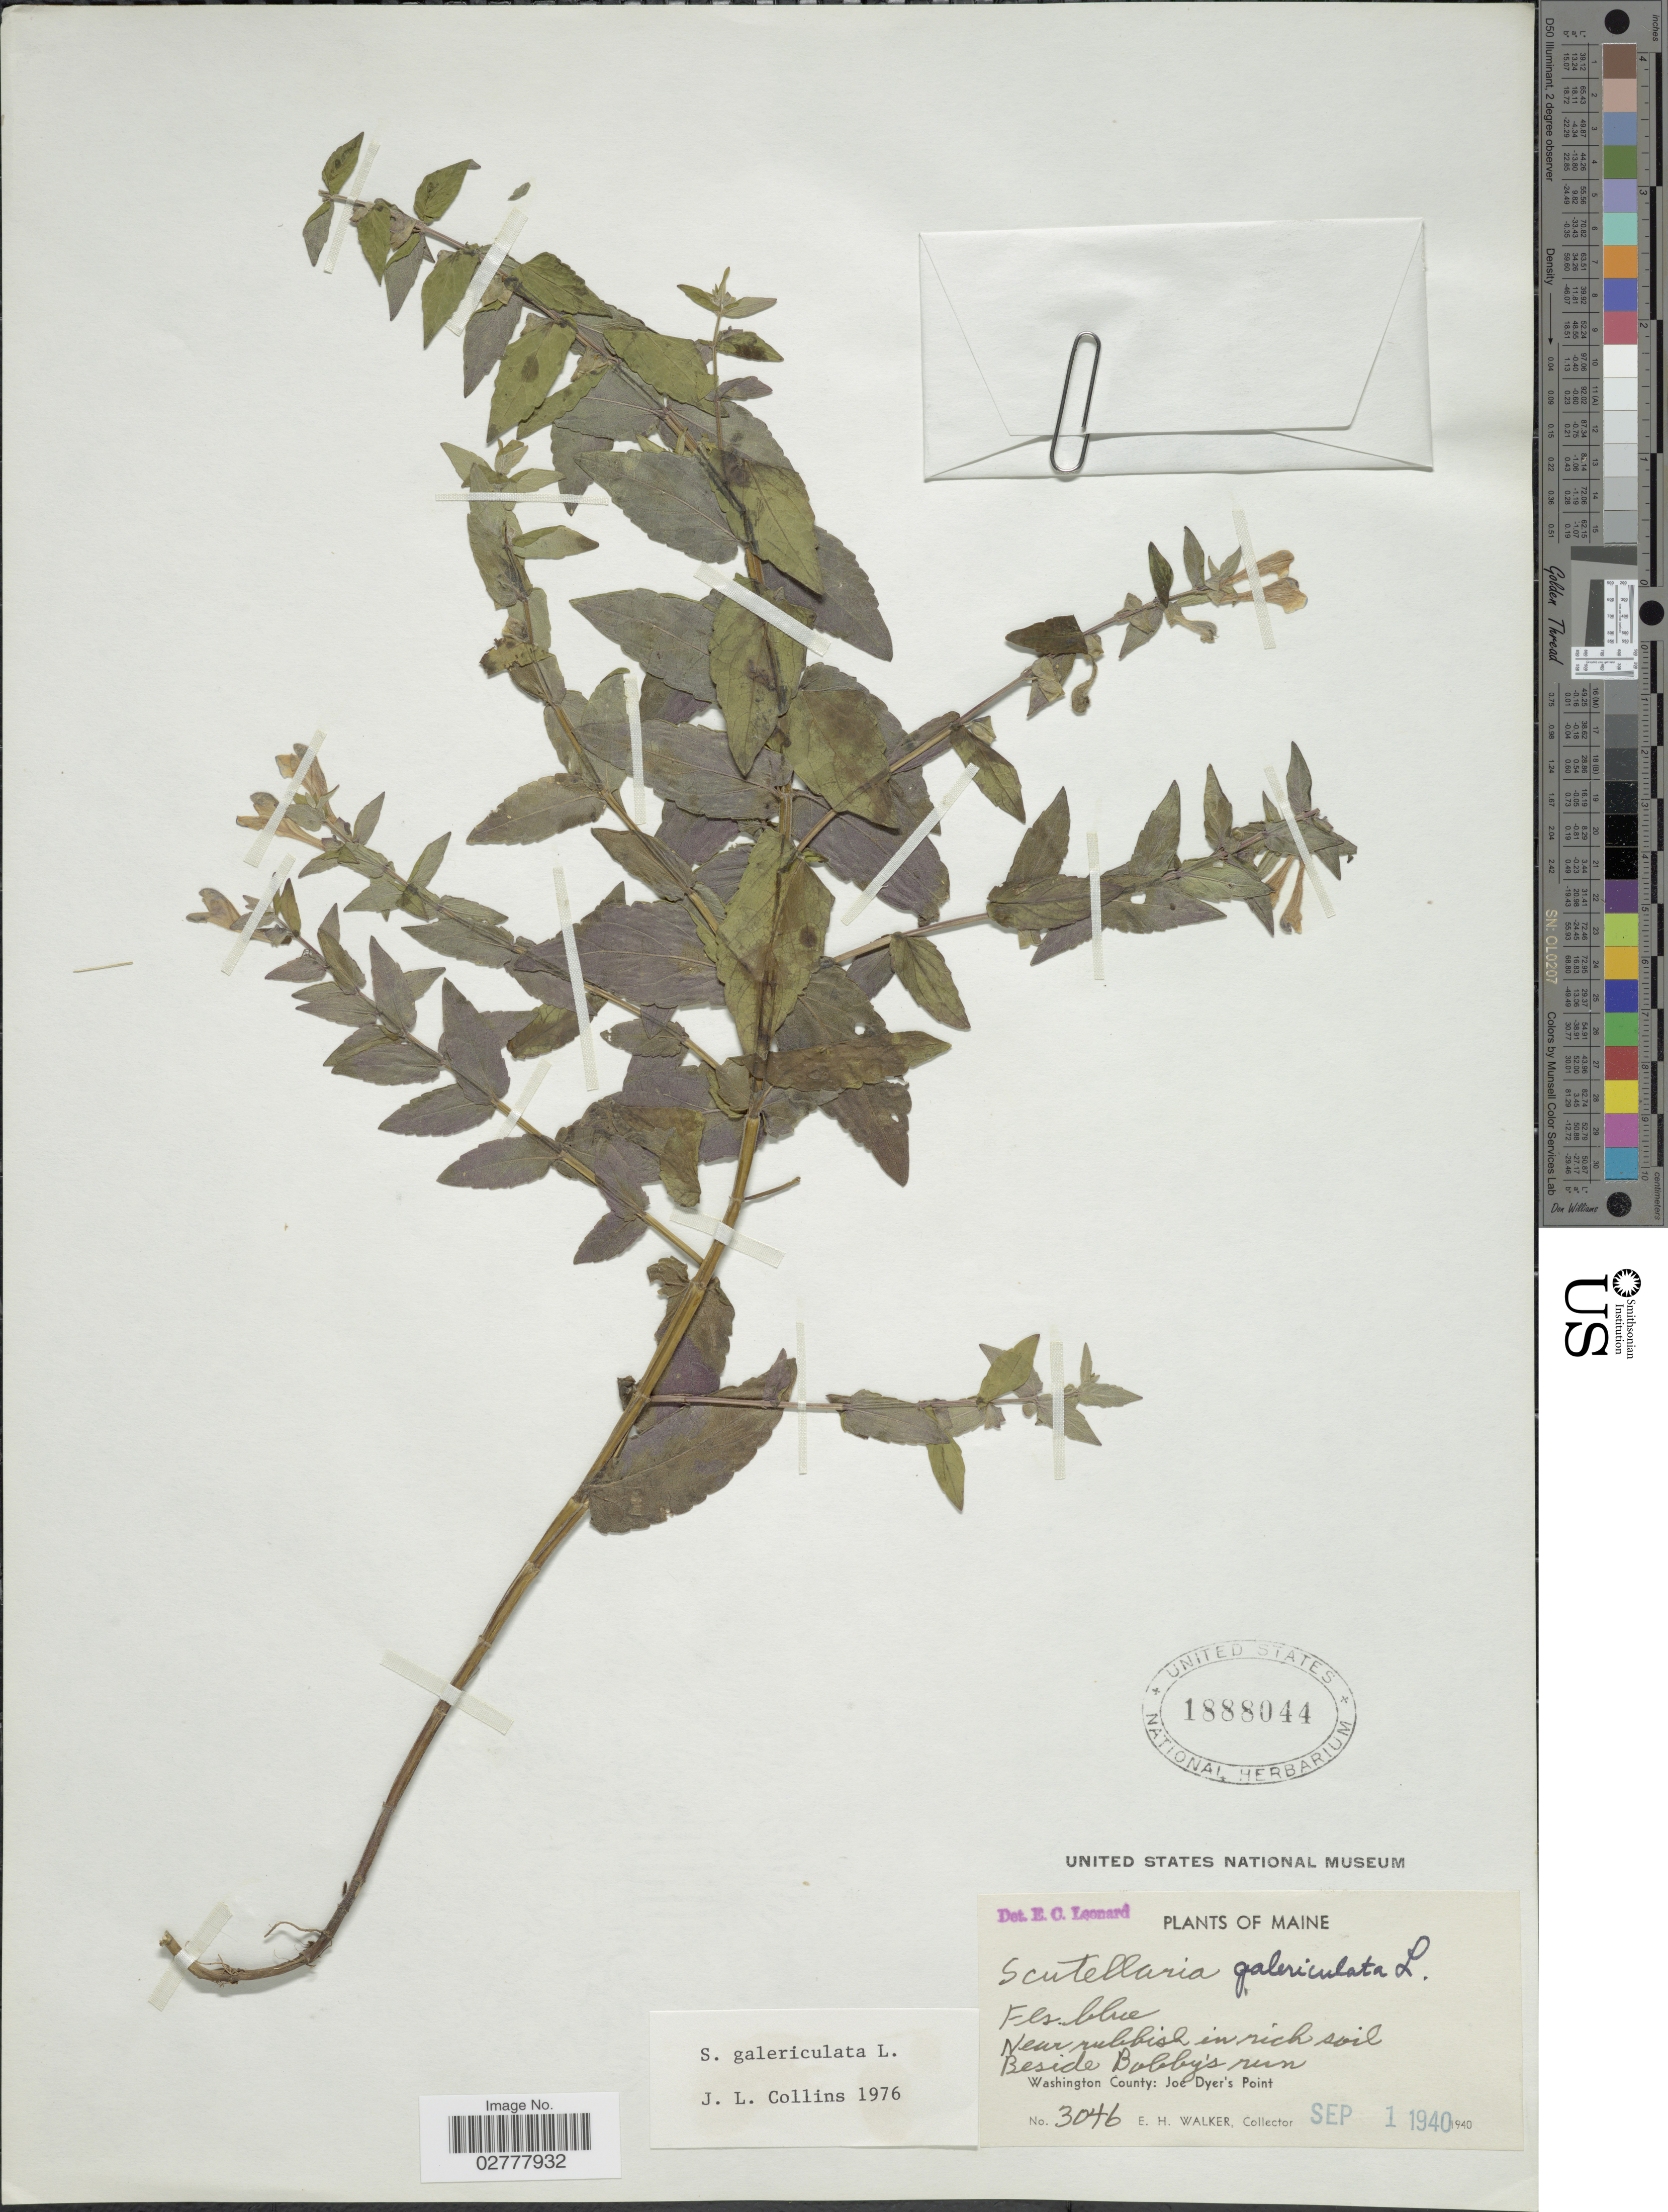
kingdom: Plantae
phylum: Tracheophyta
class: Magnoliopsida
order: Lamiales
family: Lamiaceae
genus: Scutellaria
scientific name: Scutellaria galericulata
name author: L.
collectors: E. H. Walker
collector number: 3046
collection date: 1940-09-01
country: United States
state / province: Maine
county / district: Washington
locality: Beside Bobby's Run. Joe Dyer's Point.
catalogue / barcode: US 1888044